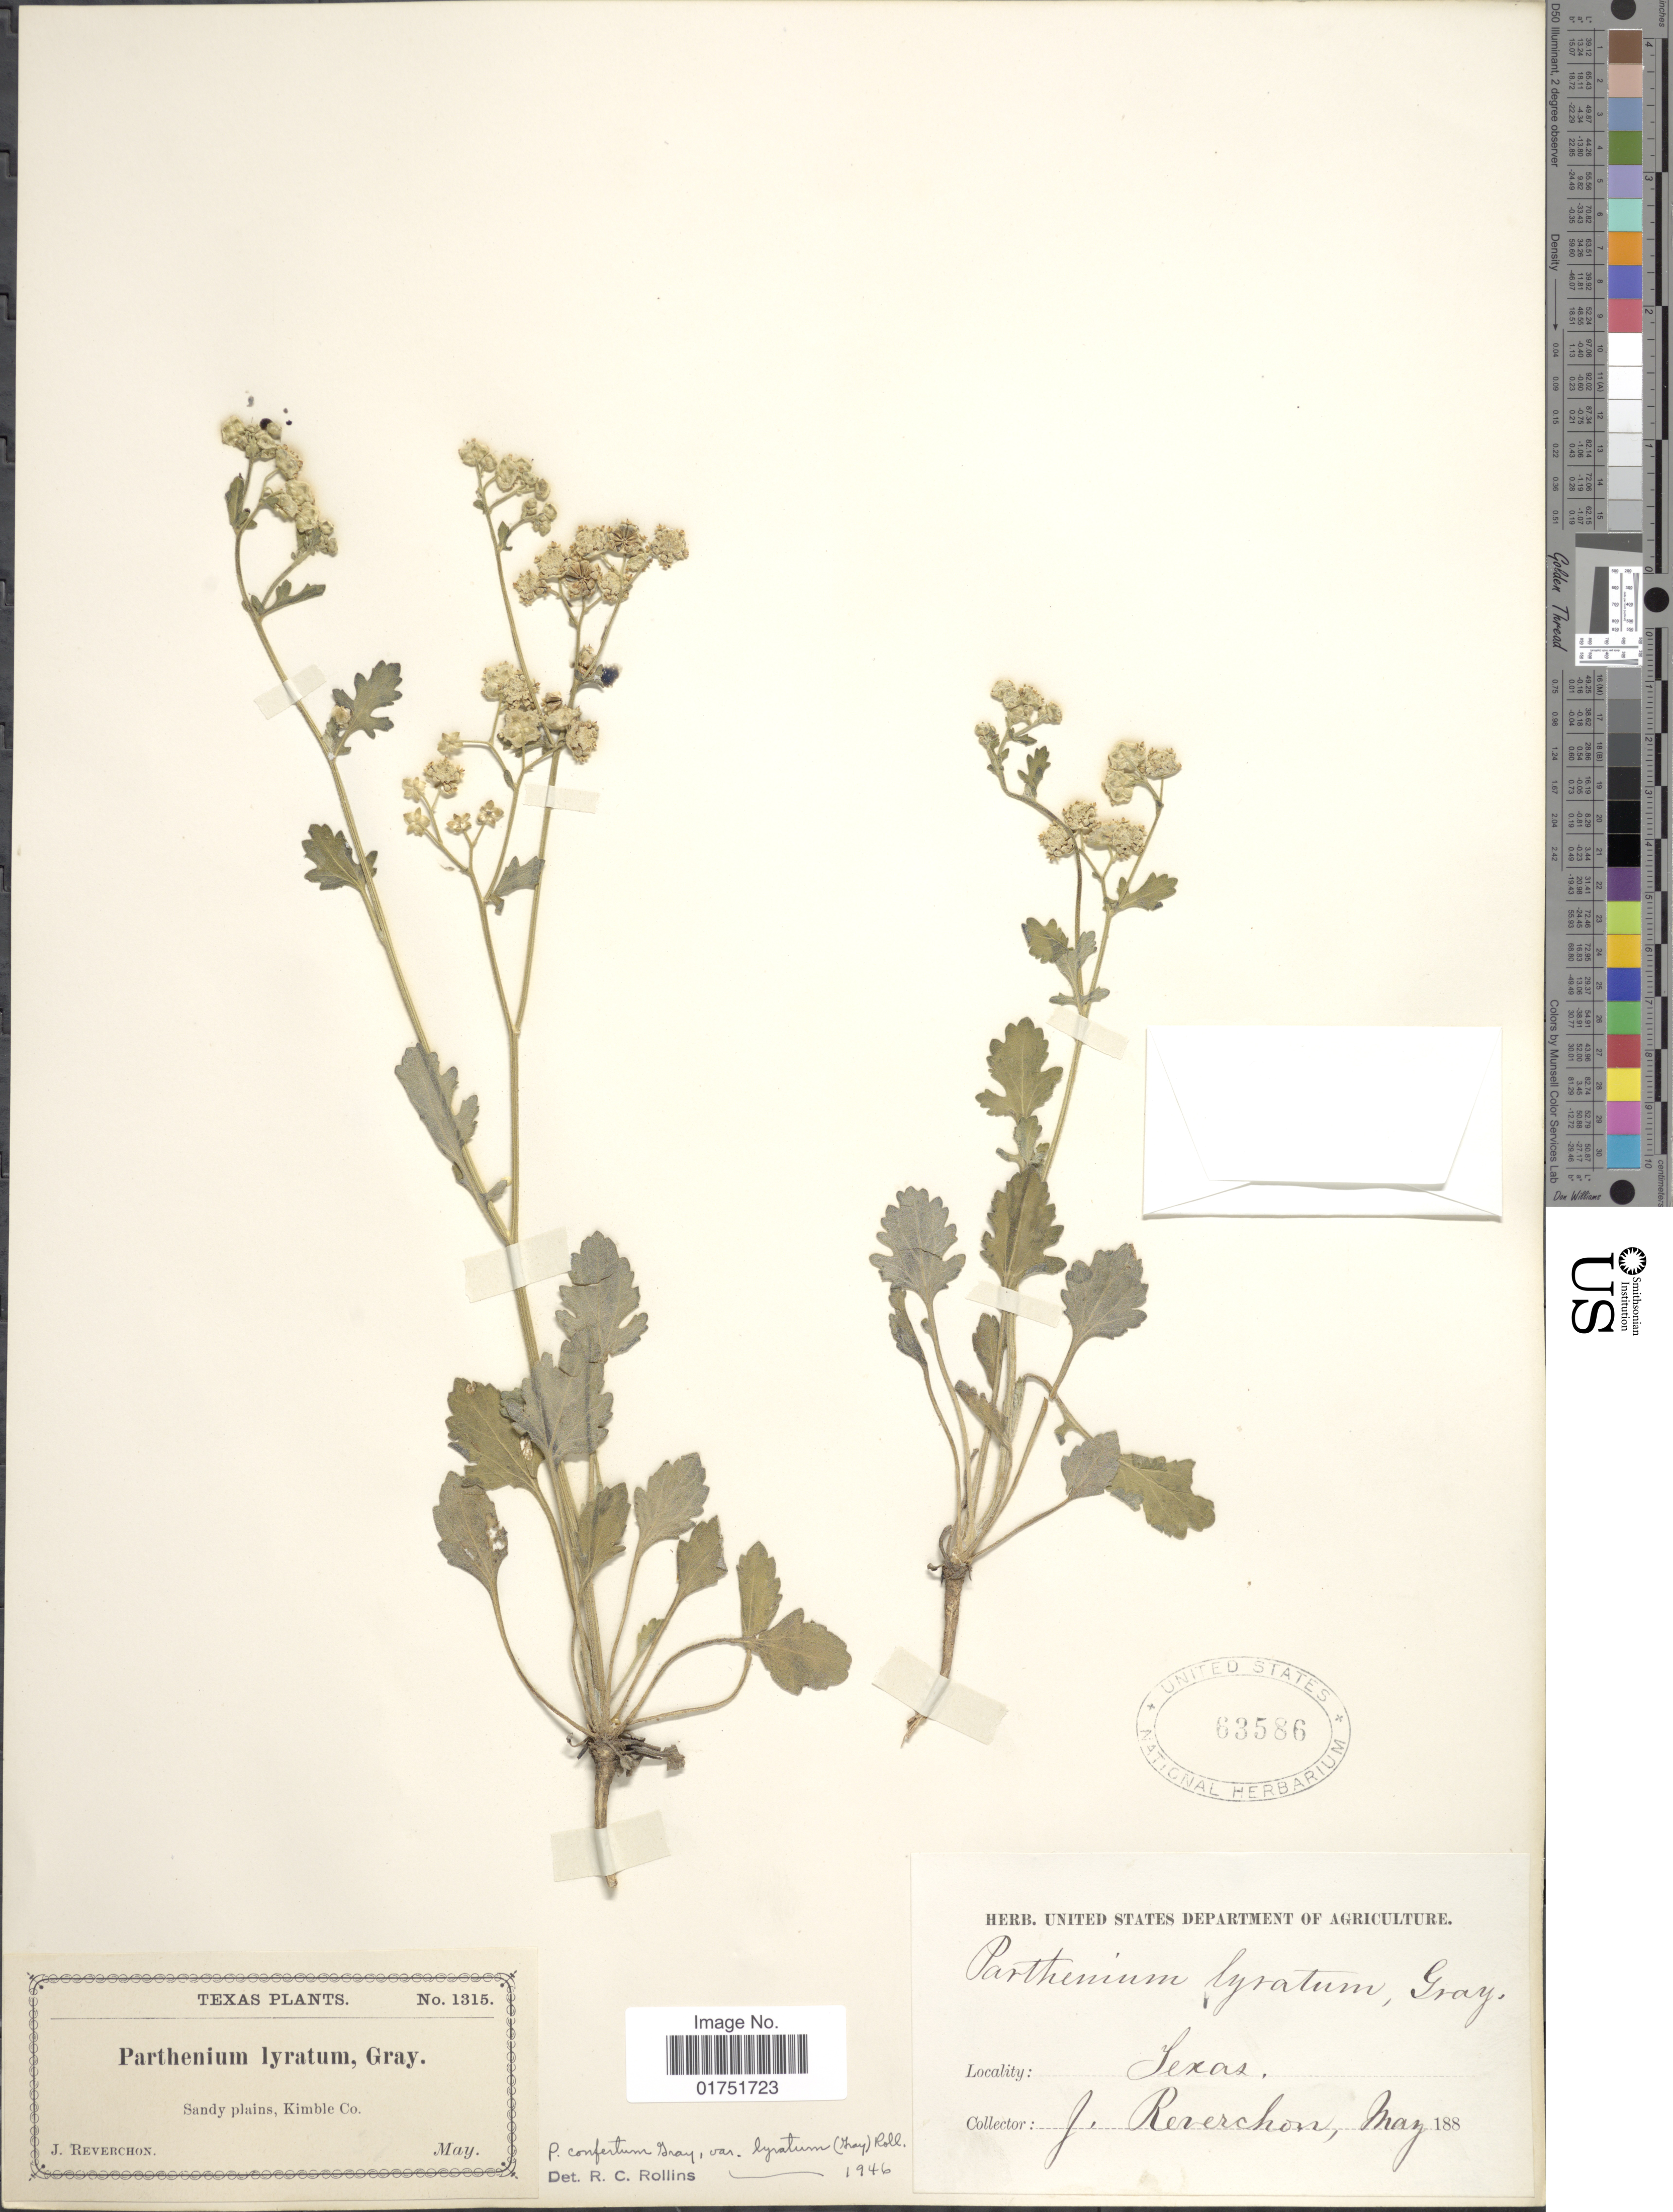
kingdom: Plantae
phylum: Tracheophyta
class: Magnoliopsida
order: Asterales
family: Asteraceae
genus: Parthenium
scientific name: Parthenium confertum var. lyratum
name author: (A. Gray) Rollins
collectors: J. Reverchon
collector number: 1315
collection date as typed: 188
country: United States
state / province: Texas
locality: Kimble Co.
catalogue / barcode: US 63586